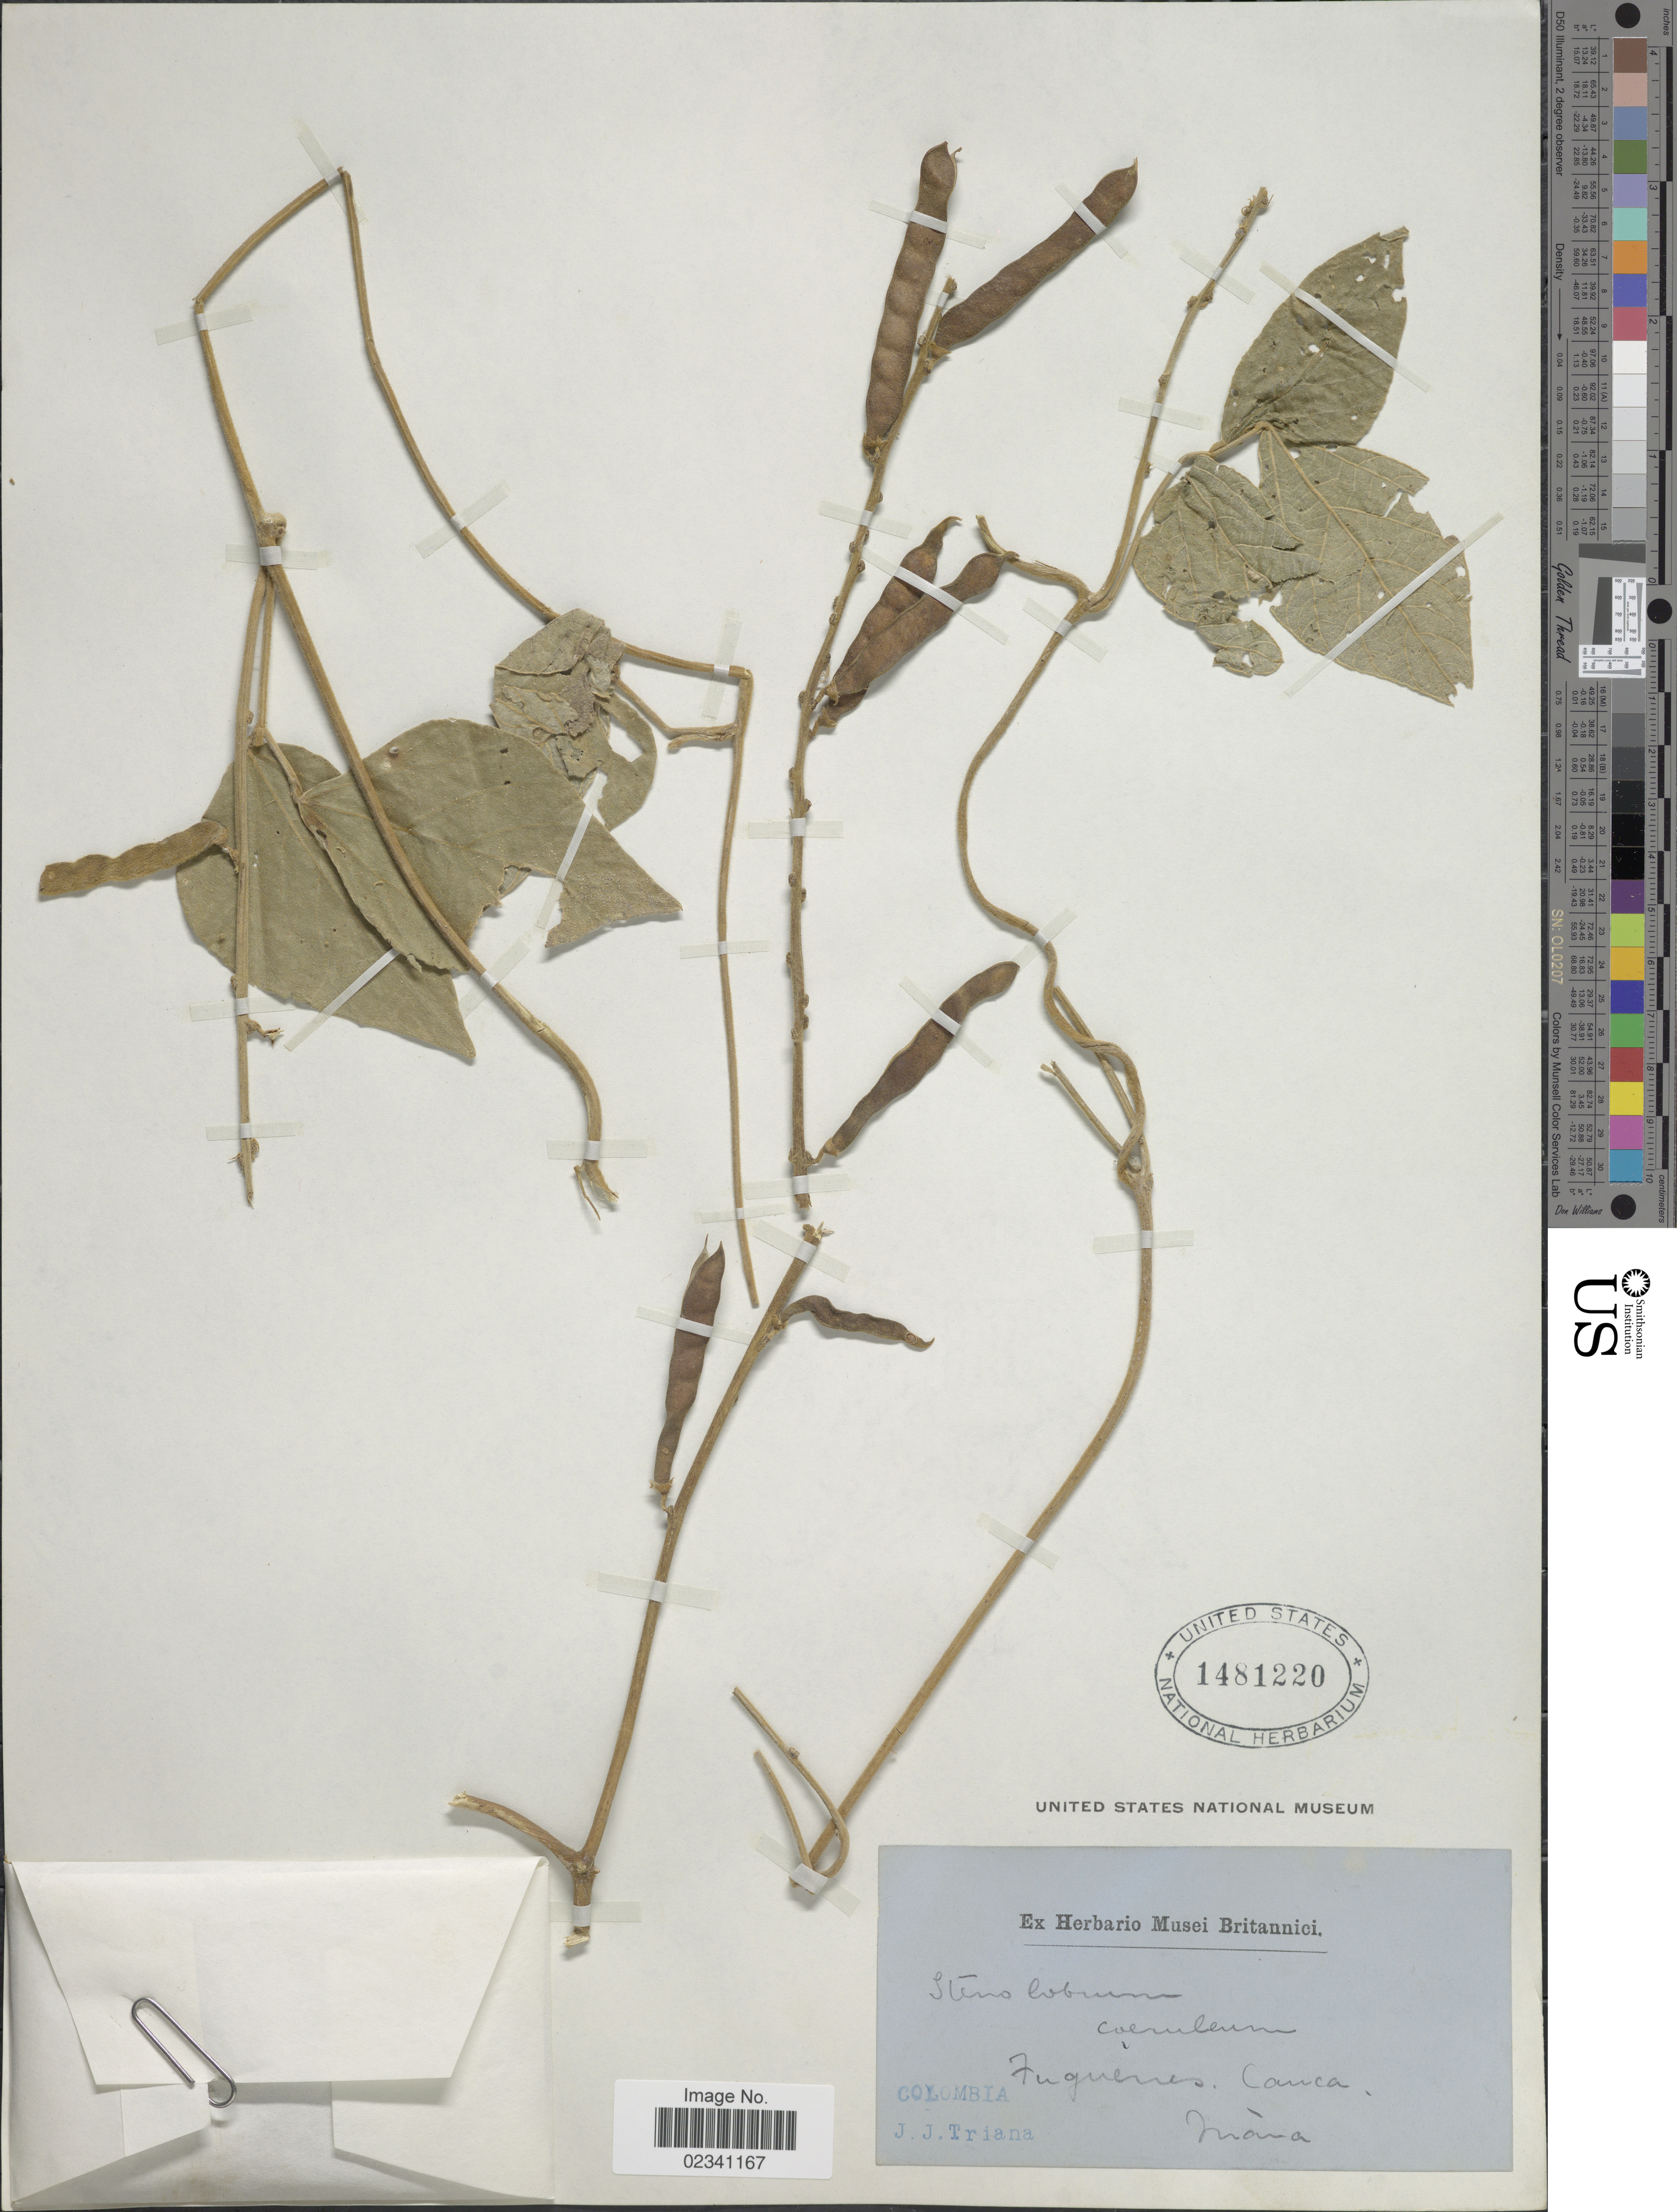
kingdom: Plantae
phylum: Tracheophyta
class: Magnoliopsida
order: Fabales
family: Fabaceae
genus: Calopogonium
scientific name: Calopogonium caeruleum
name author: (Benth.) C. Wright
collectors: J. J. Triana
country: Colombia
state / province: Cauca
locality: Fuguenes, Cauca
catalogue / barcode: US 1481220